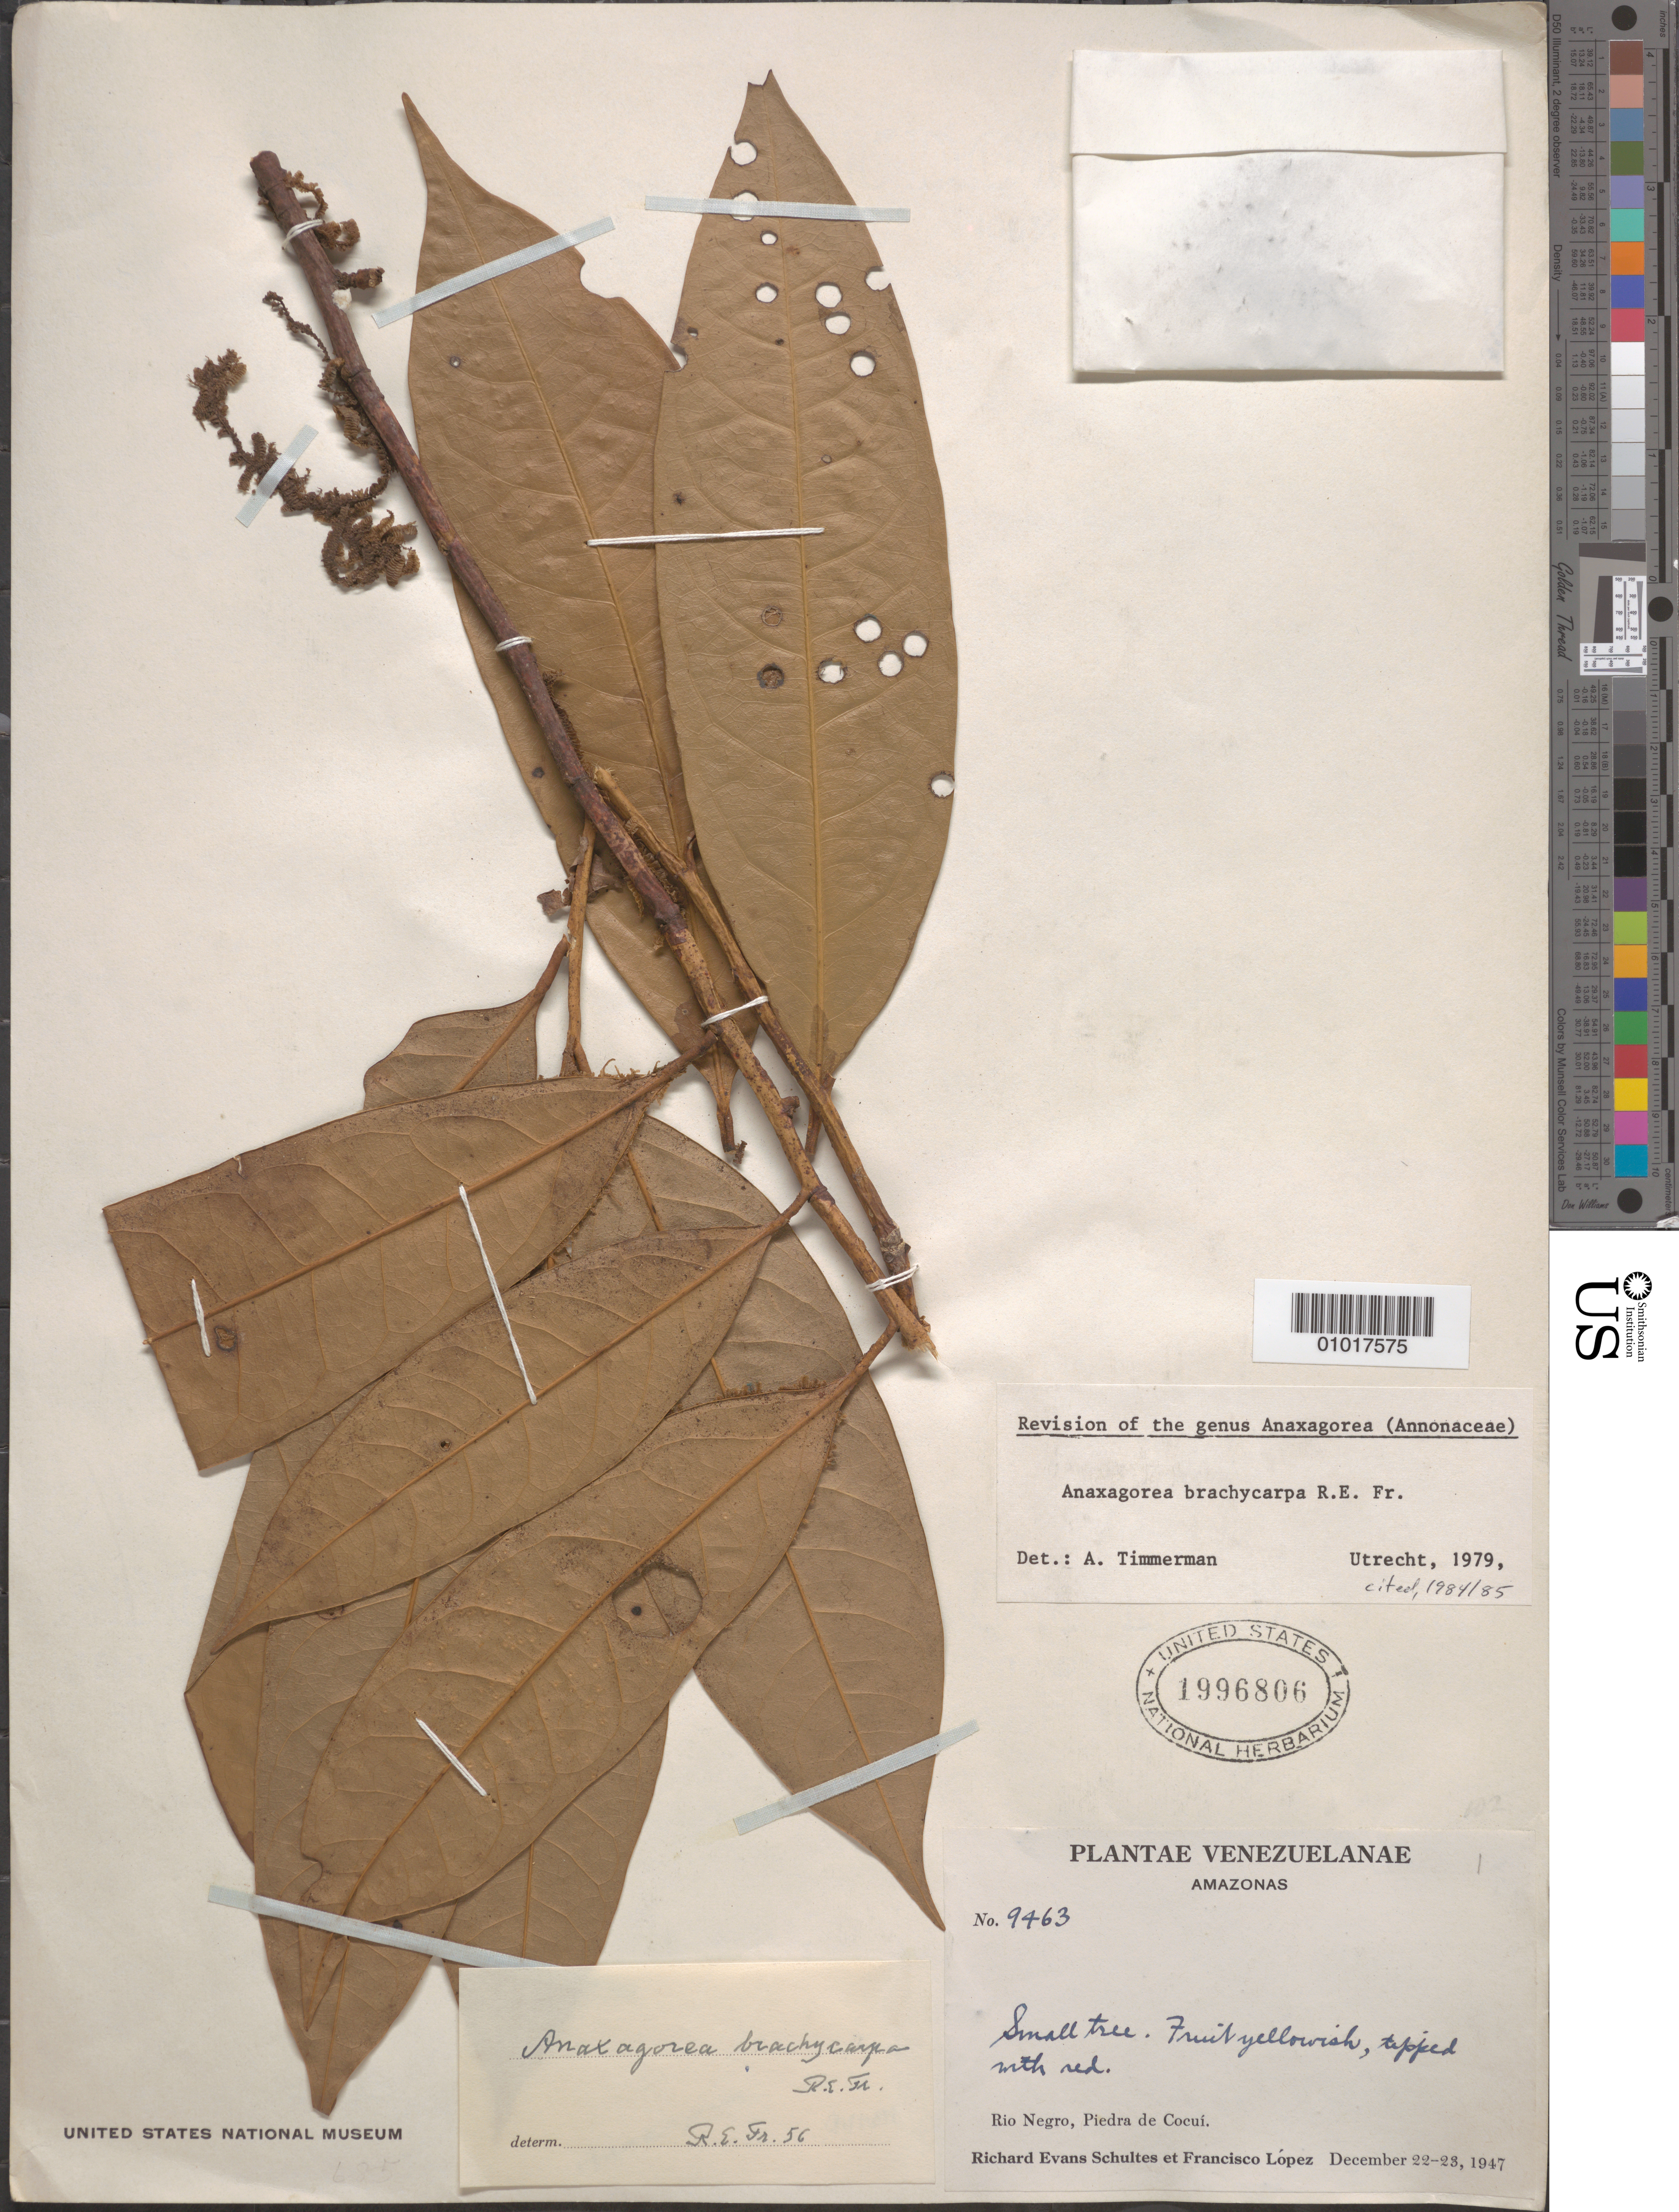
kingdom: Plantae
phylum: Tracheophyta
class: Magnoliopsida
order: Magnoliales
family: Annonaceae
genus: Anaxagorea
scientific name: Anaxagorea brachycarpa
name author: R.E. Fr.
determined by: Timmerman, A.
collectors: R. E. Schultes & F. Lopéz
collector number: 9463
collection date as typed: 22-Dec-47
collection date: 1947-12-22/1947-12-23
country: Venezuela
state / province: Amazonas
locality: Rio Negro, Piedra de Cocuí.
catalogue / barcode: US 1996806